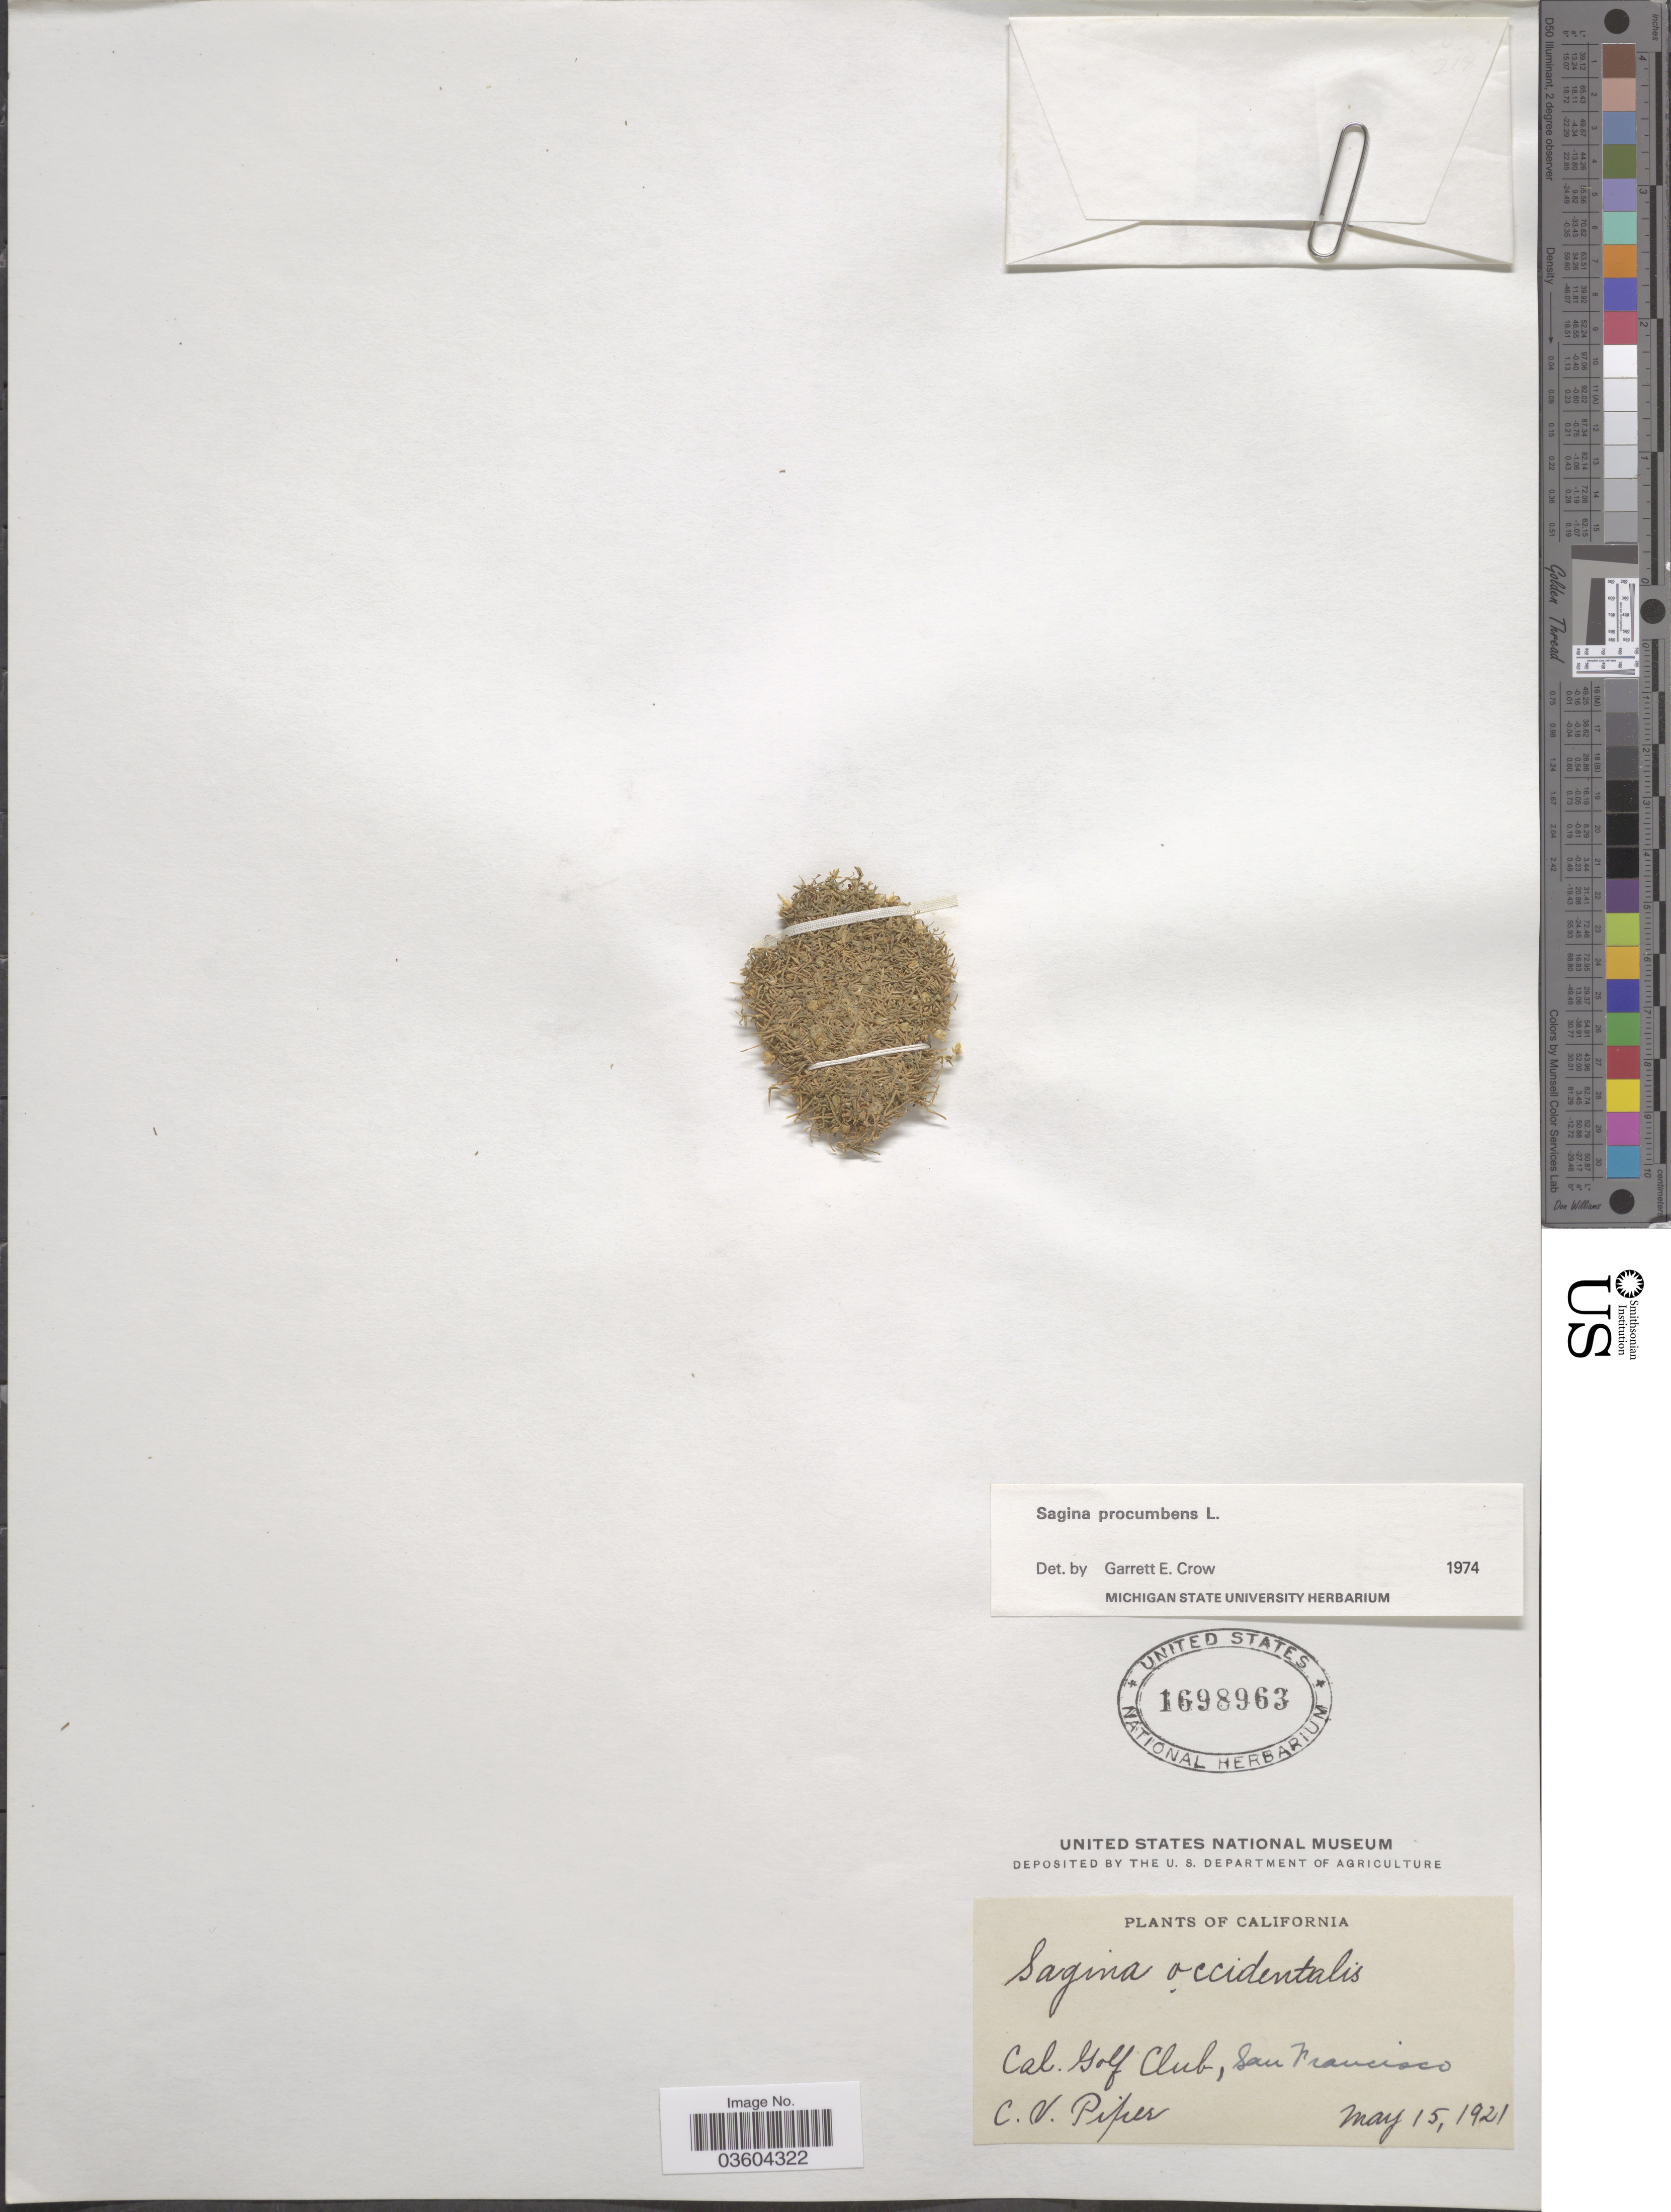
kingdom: Plantae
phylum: Tracheophyta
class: Magnoliopsida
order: Caryophyllales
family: Caryophyllaceae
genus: Sagina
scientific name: Sagina procumbens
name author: L.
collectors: C. V. Piper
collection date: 1921-05-15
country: United States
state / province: California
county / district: San Francisco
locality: Cal. Golf Club, San Francisco.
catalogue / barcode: US 1698963